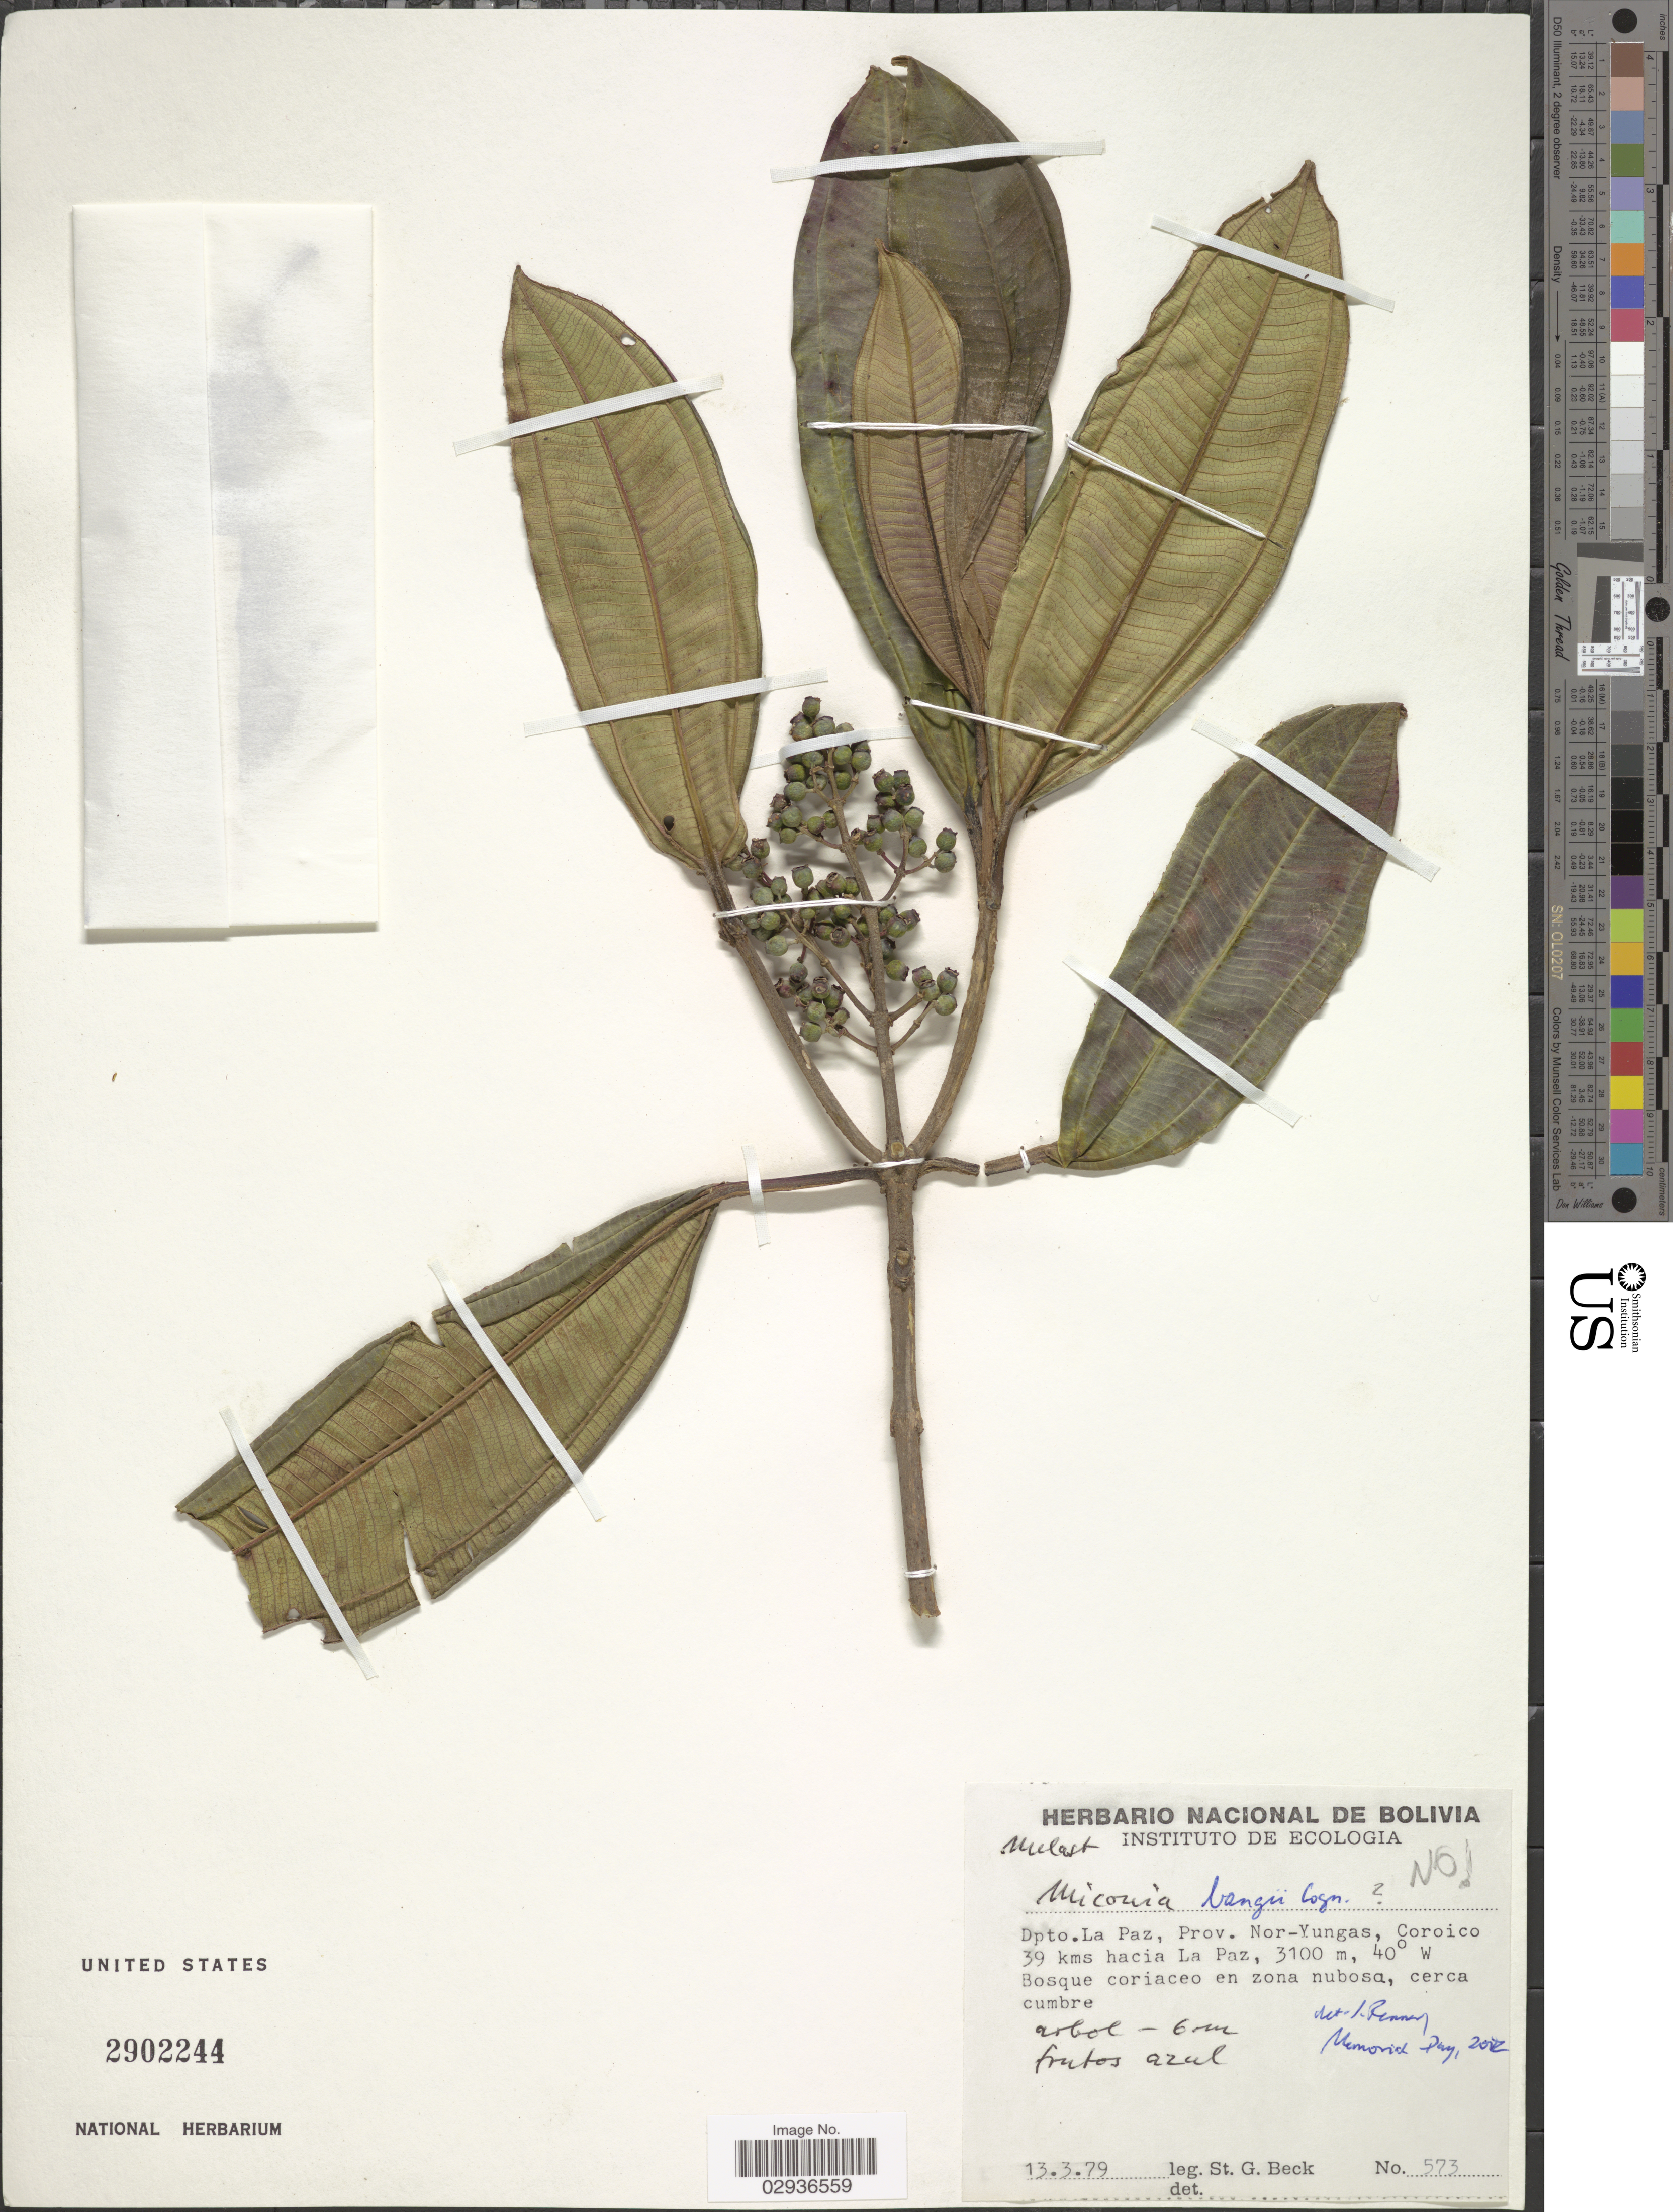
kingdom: Plantae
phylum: Tracheophyta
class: Magnoliopsida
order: Myrtales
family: Melastomataceae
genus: Miconia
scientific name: Miconia bangii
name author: Cogn.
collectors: S. G. Beck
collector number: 573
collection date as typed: Transcribed d/m/y: 13/3/79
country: Bolivia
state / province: La Paz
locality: Dpto. La Paz, Prov. Nor Yungas, Coroico 39 kms hacia La Paz.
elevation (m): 3100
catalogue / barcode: US 2902244